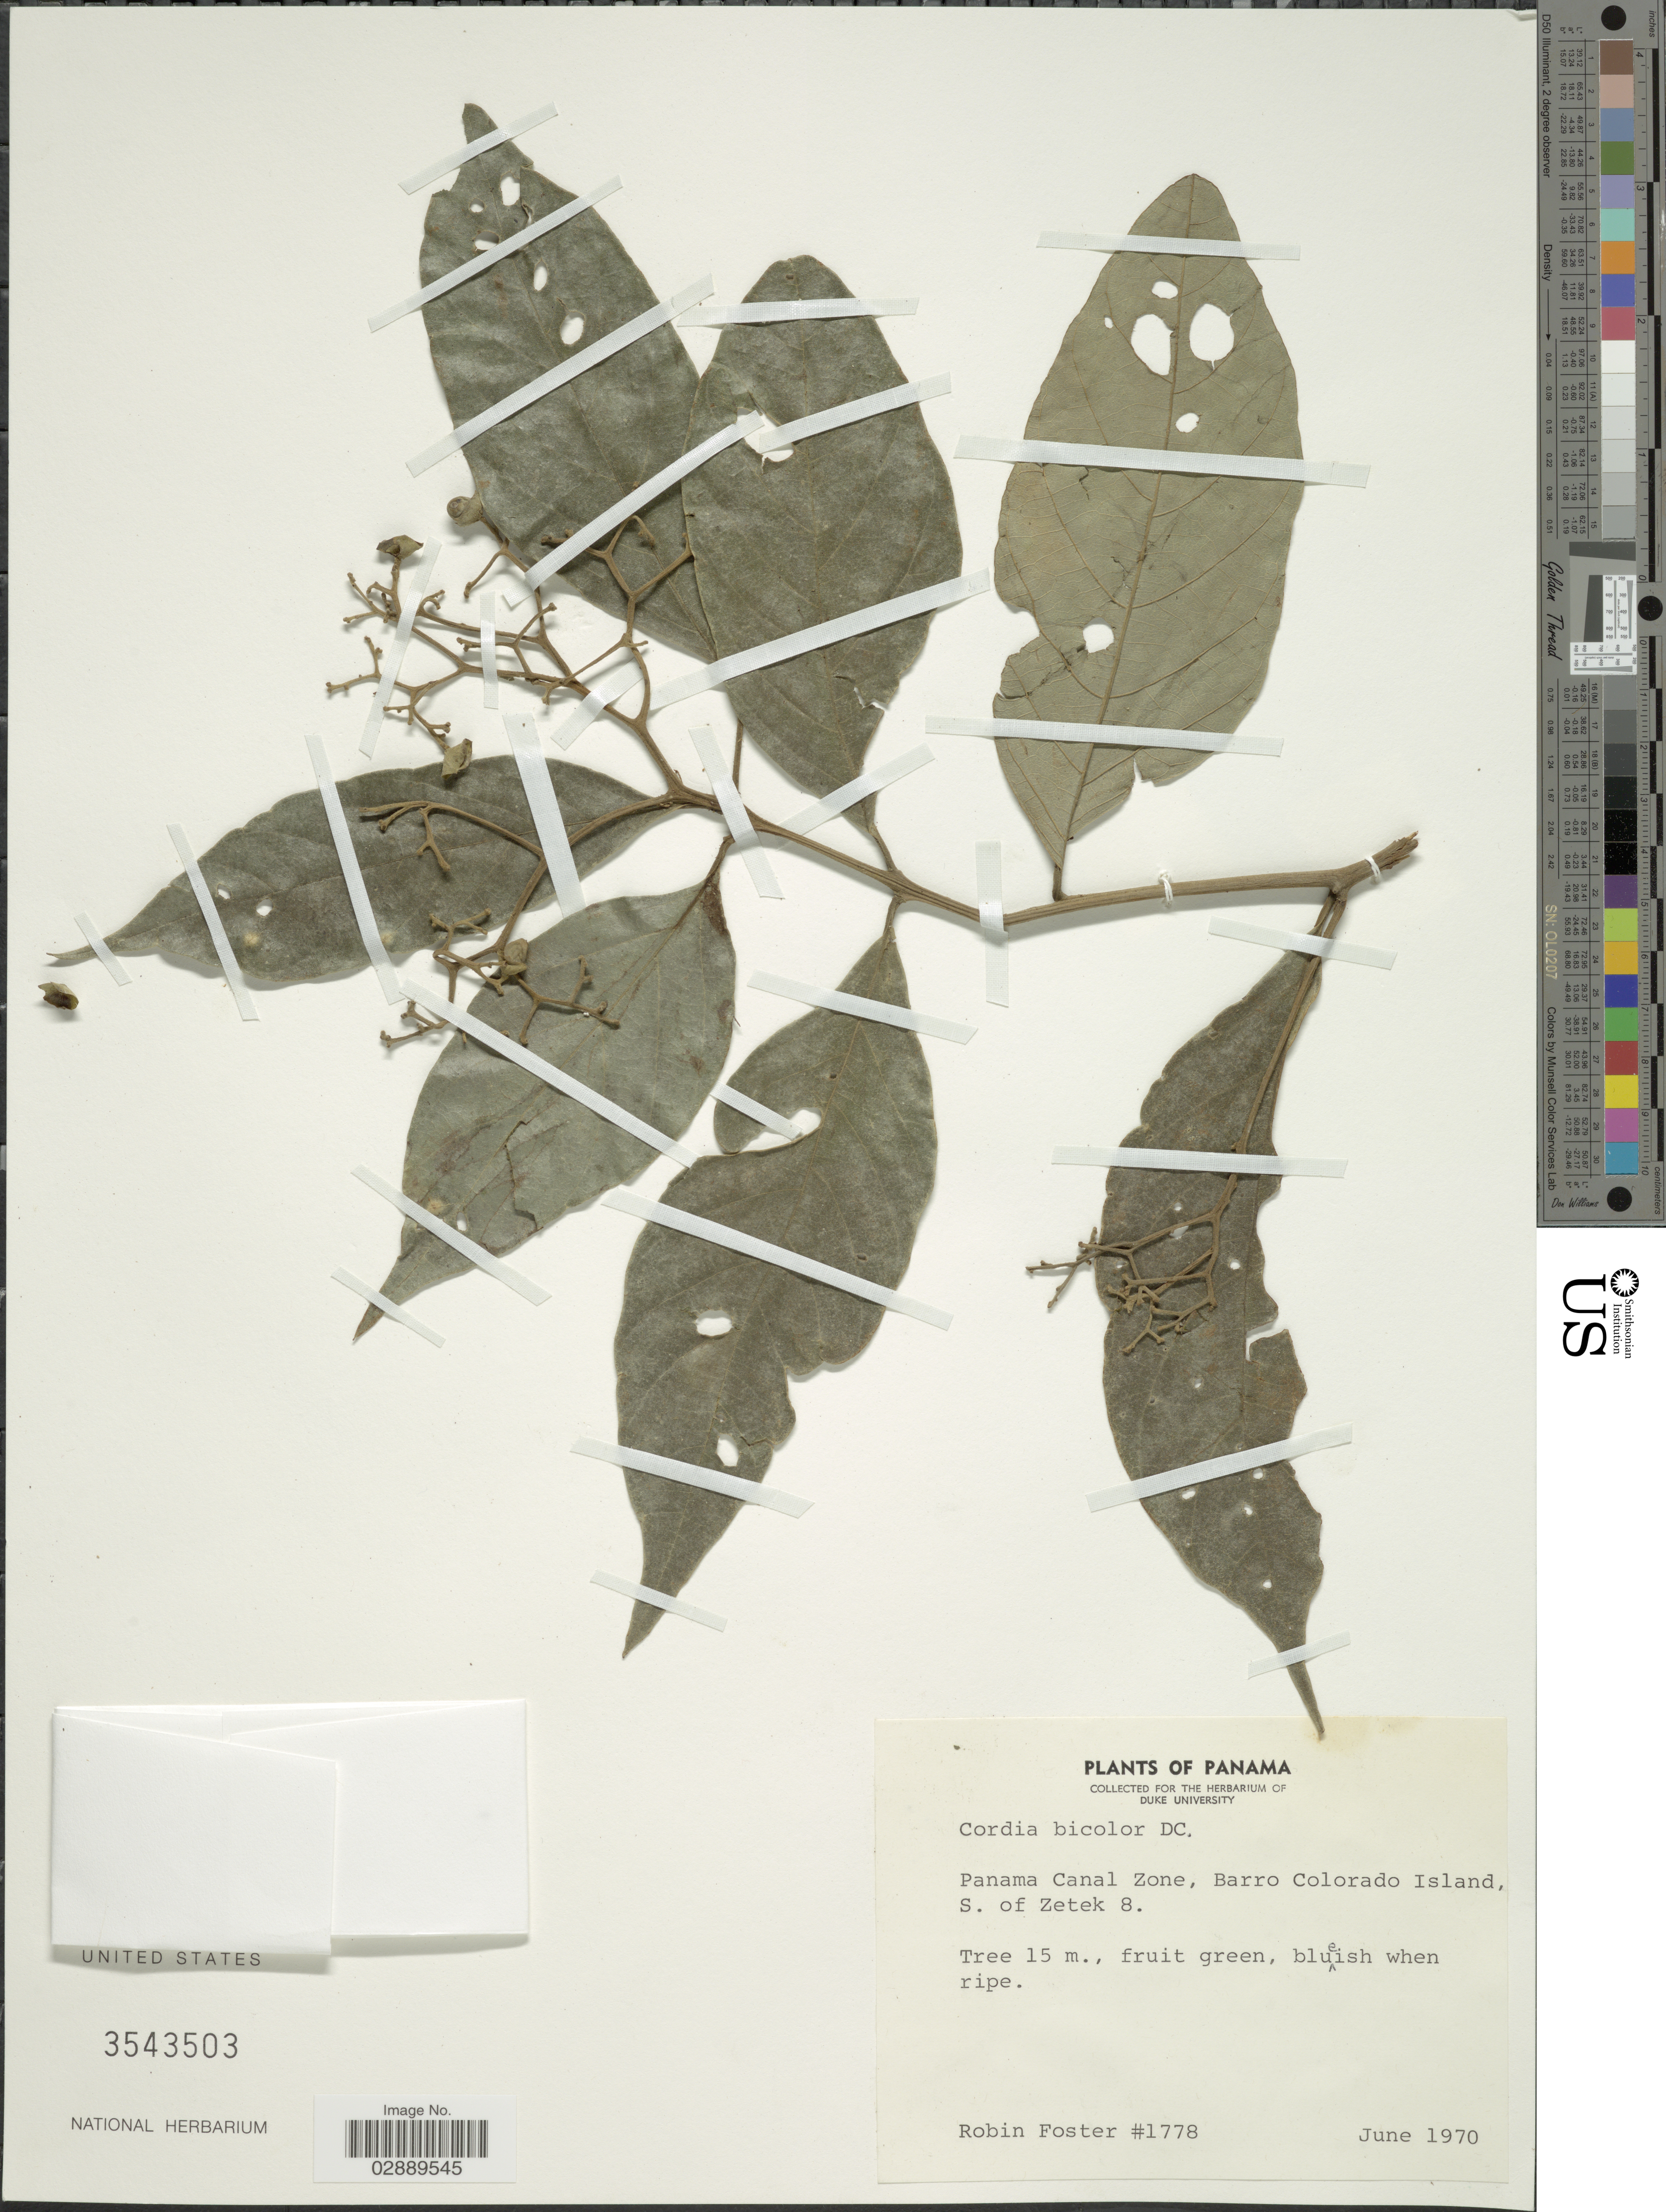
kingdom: Plantae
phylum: Tracheophyta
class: Magnoliopsida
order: Boraginales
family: Cordiaceae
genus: Cordia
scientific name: Cordia bicolor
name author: A. DC.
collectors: R. B. Foster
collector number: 1778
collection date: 1970-06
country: Panama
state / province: Panamá Oeste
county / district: Canal Zone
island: Barro Colorado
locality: Panama Canal Zone, Barro Colorado Island, S. of Zetek 8.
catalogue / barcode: US 3543503